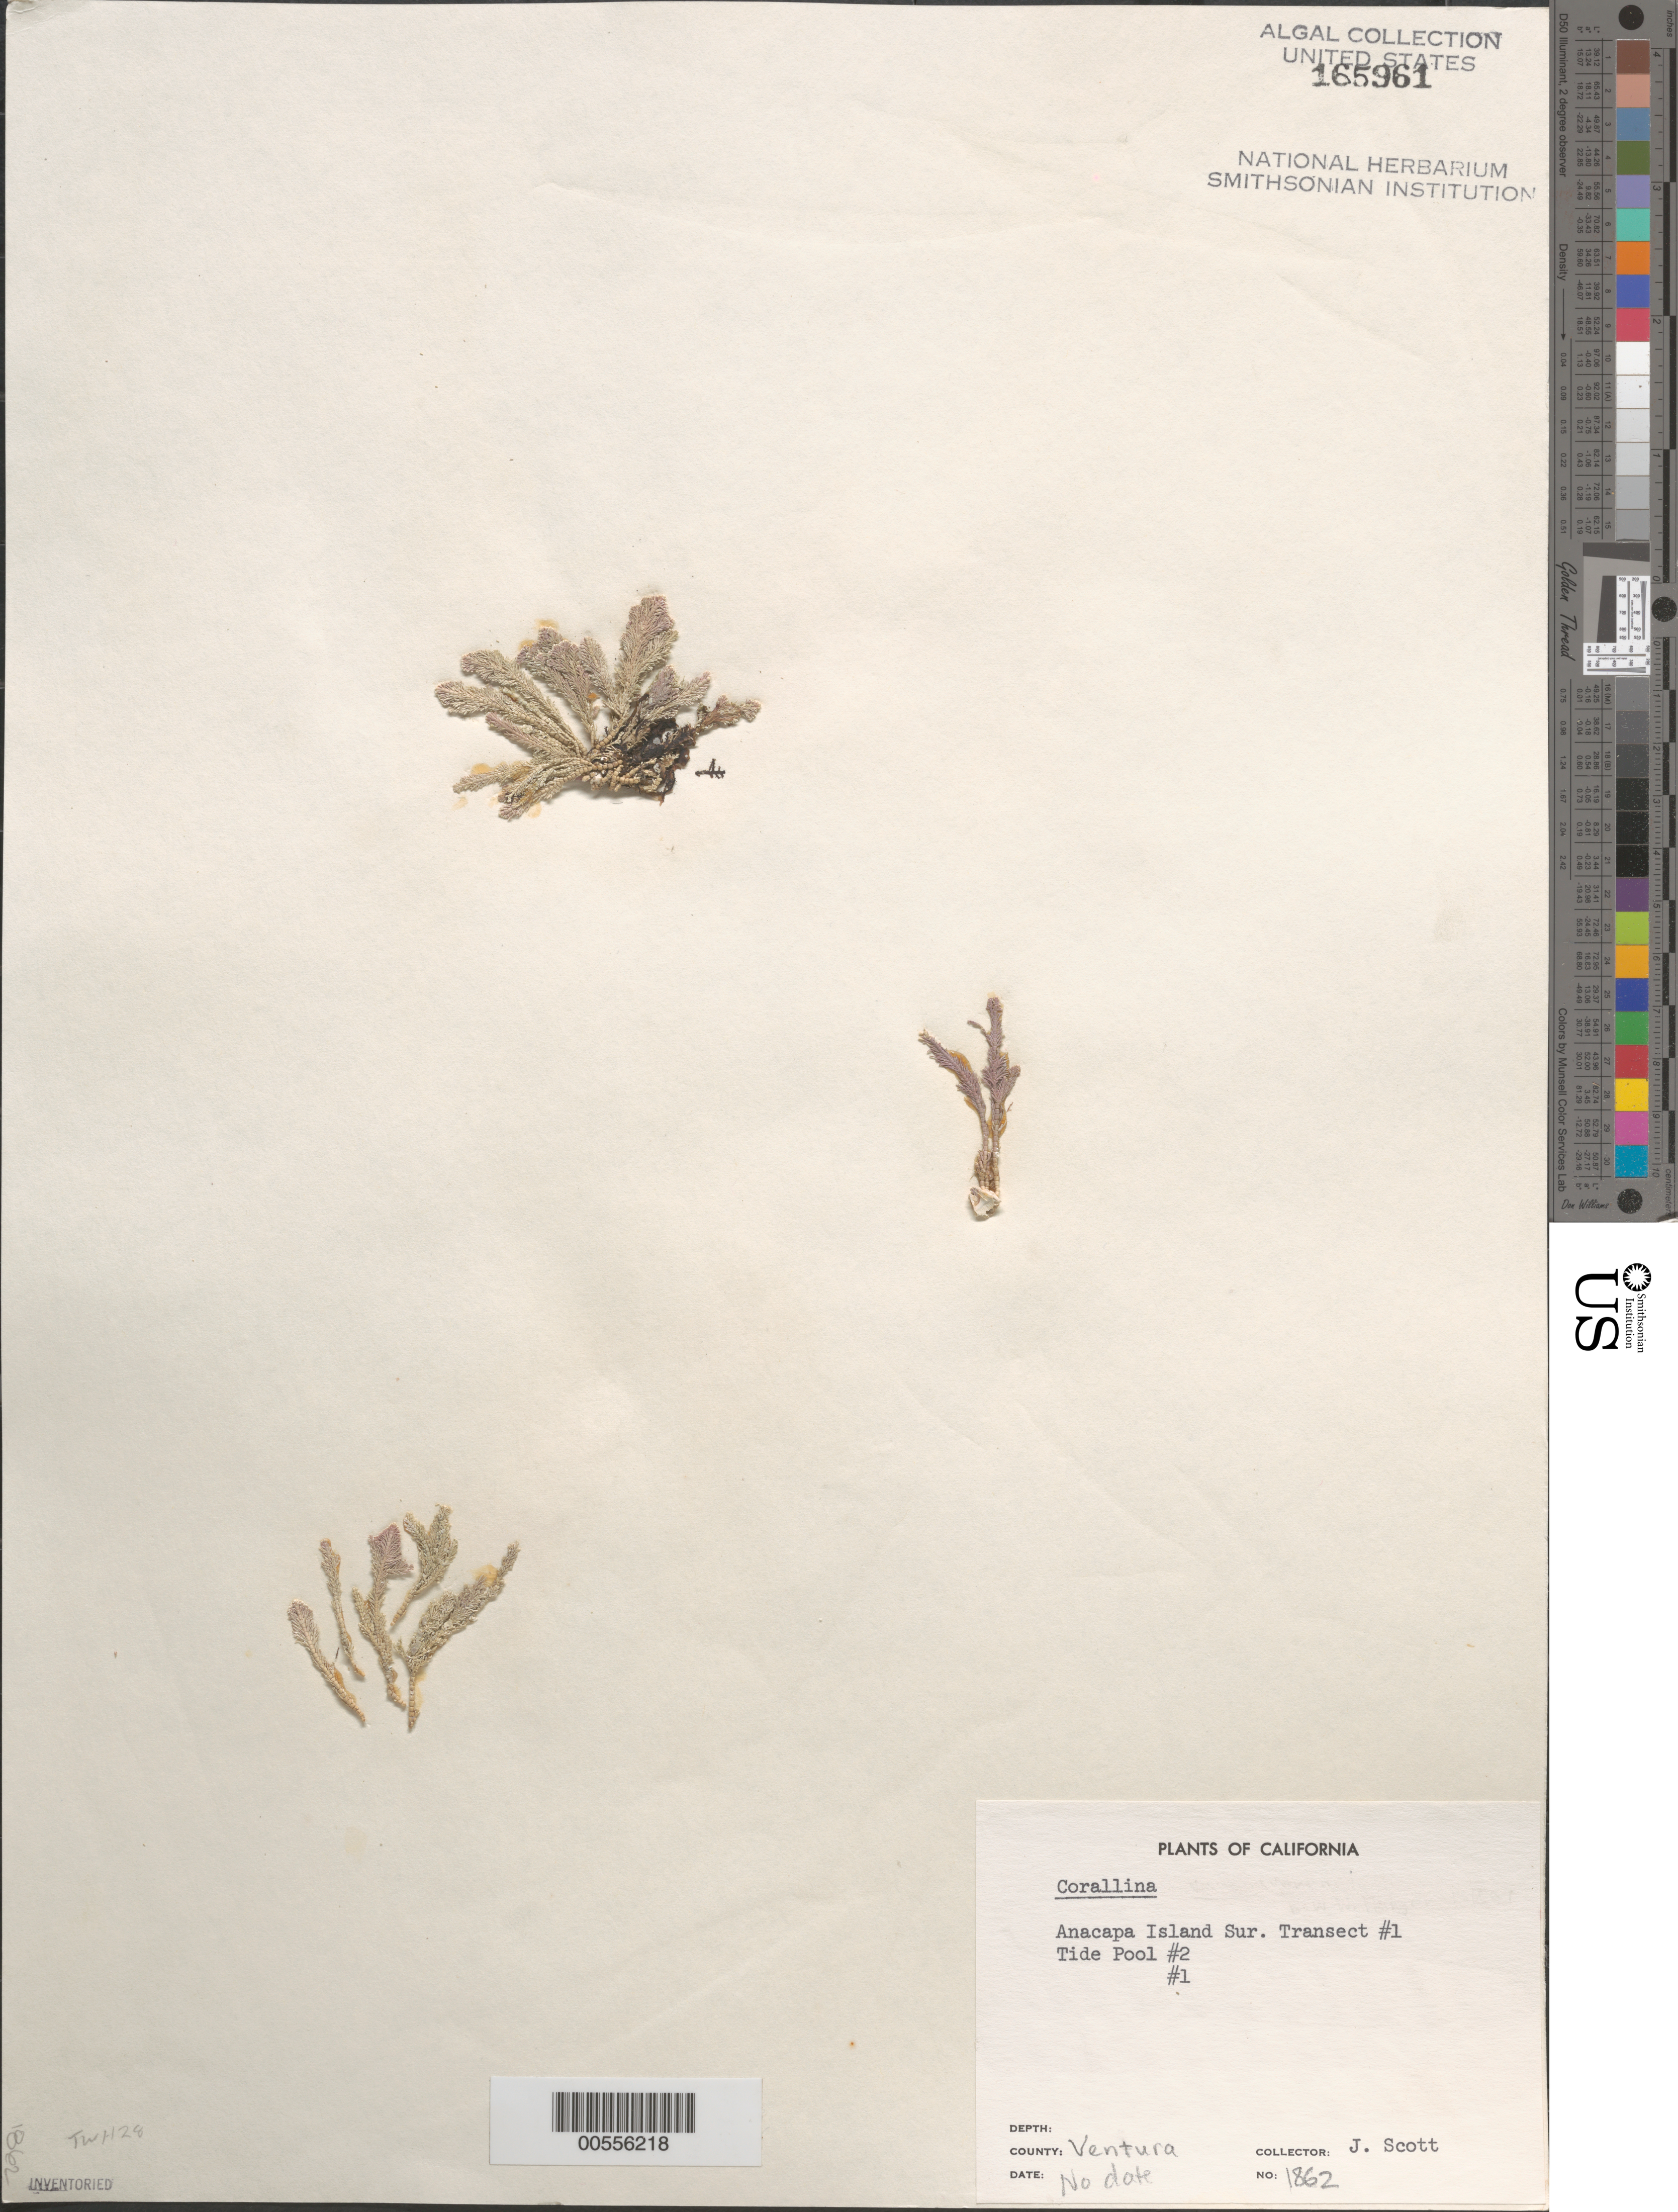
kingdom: Plantae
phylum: Rhodophyta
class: Florideophyceae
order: Corallinales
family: Corallinaceae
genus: Corallina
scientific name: Corallina sp.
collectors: J. Scott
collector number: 1862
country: United States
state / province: California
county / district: Ventura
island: Anacapa Island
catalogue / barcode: US 165961